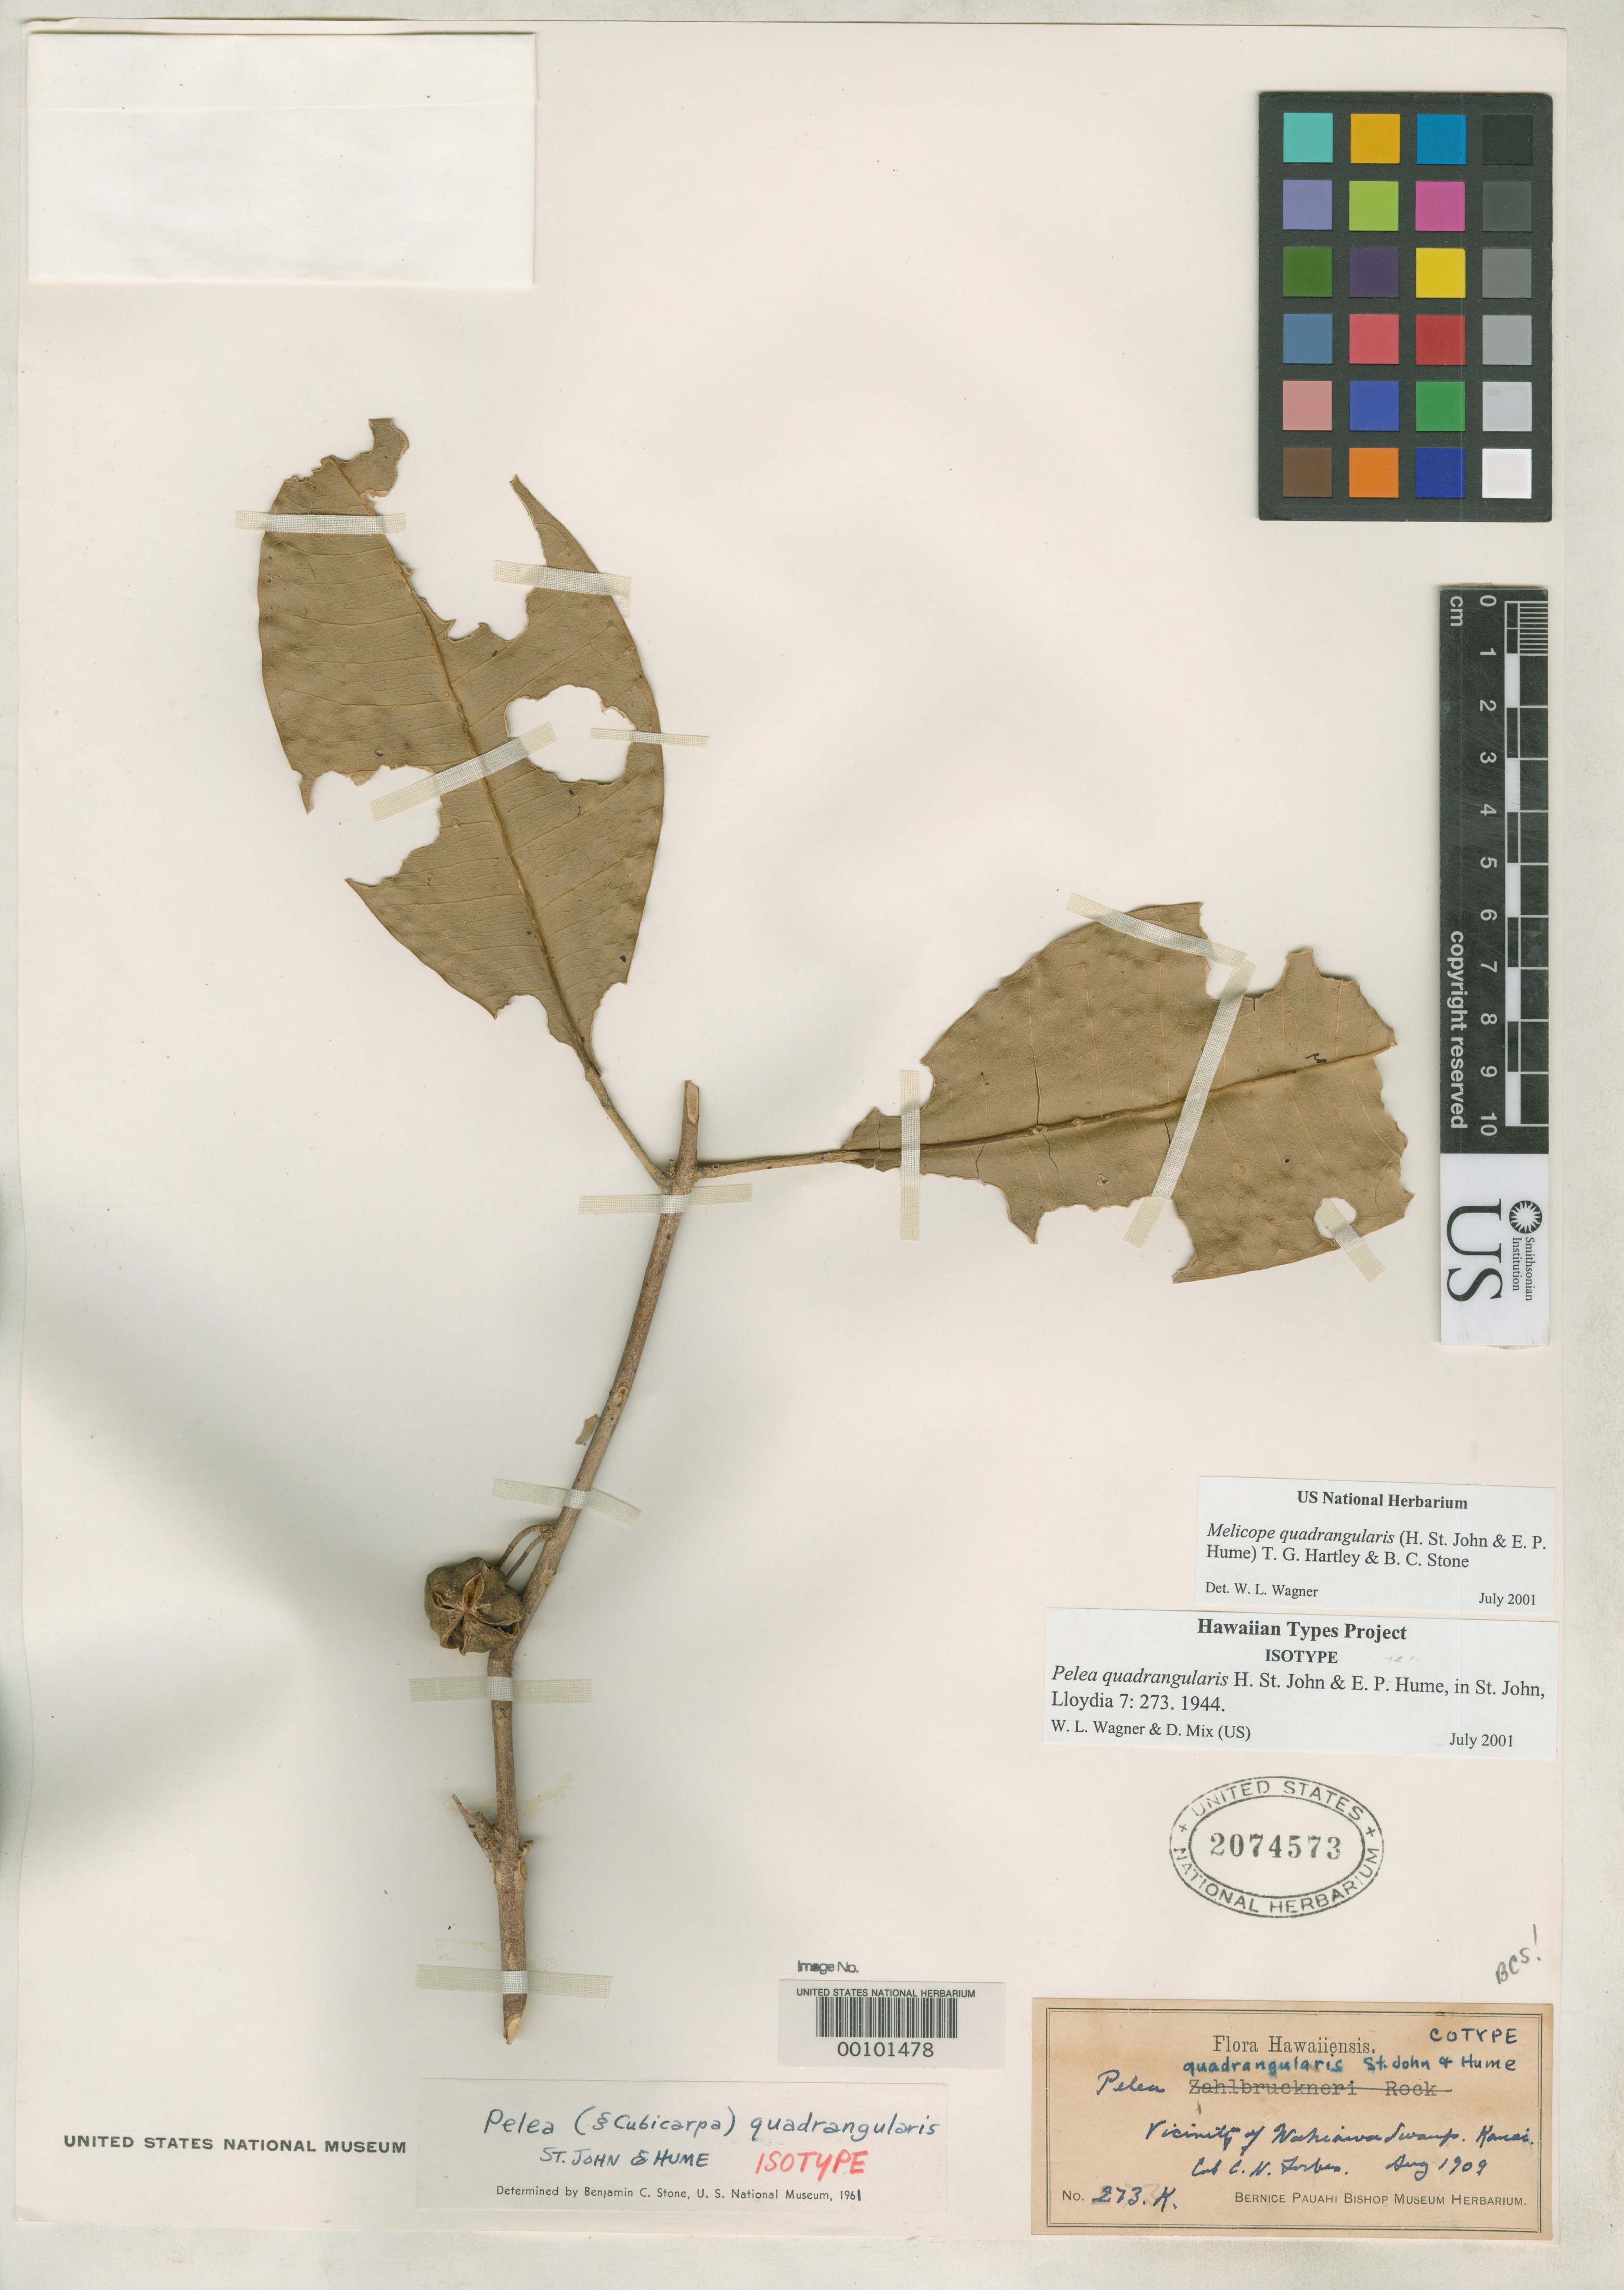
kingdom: Plantae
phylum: Tracheophyta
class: Magnoliopsida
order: Sapindales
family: Rutaceae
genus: Pelea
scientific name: Pelea quadrangularis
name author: H. St. John & E.P. Hume in H. St. John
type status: Isotype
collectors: C. N. Forbes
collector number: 273.K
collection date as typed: Aug 1909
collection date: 1909-08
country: United States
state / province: Hawaii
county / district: Kauai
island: Kaua'i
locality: Vicinity of Wahiawa Swamp.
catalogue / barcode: US 2074573